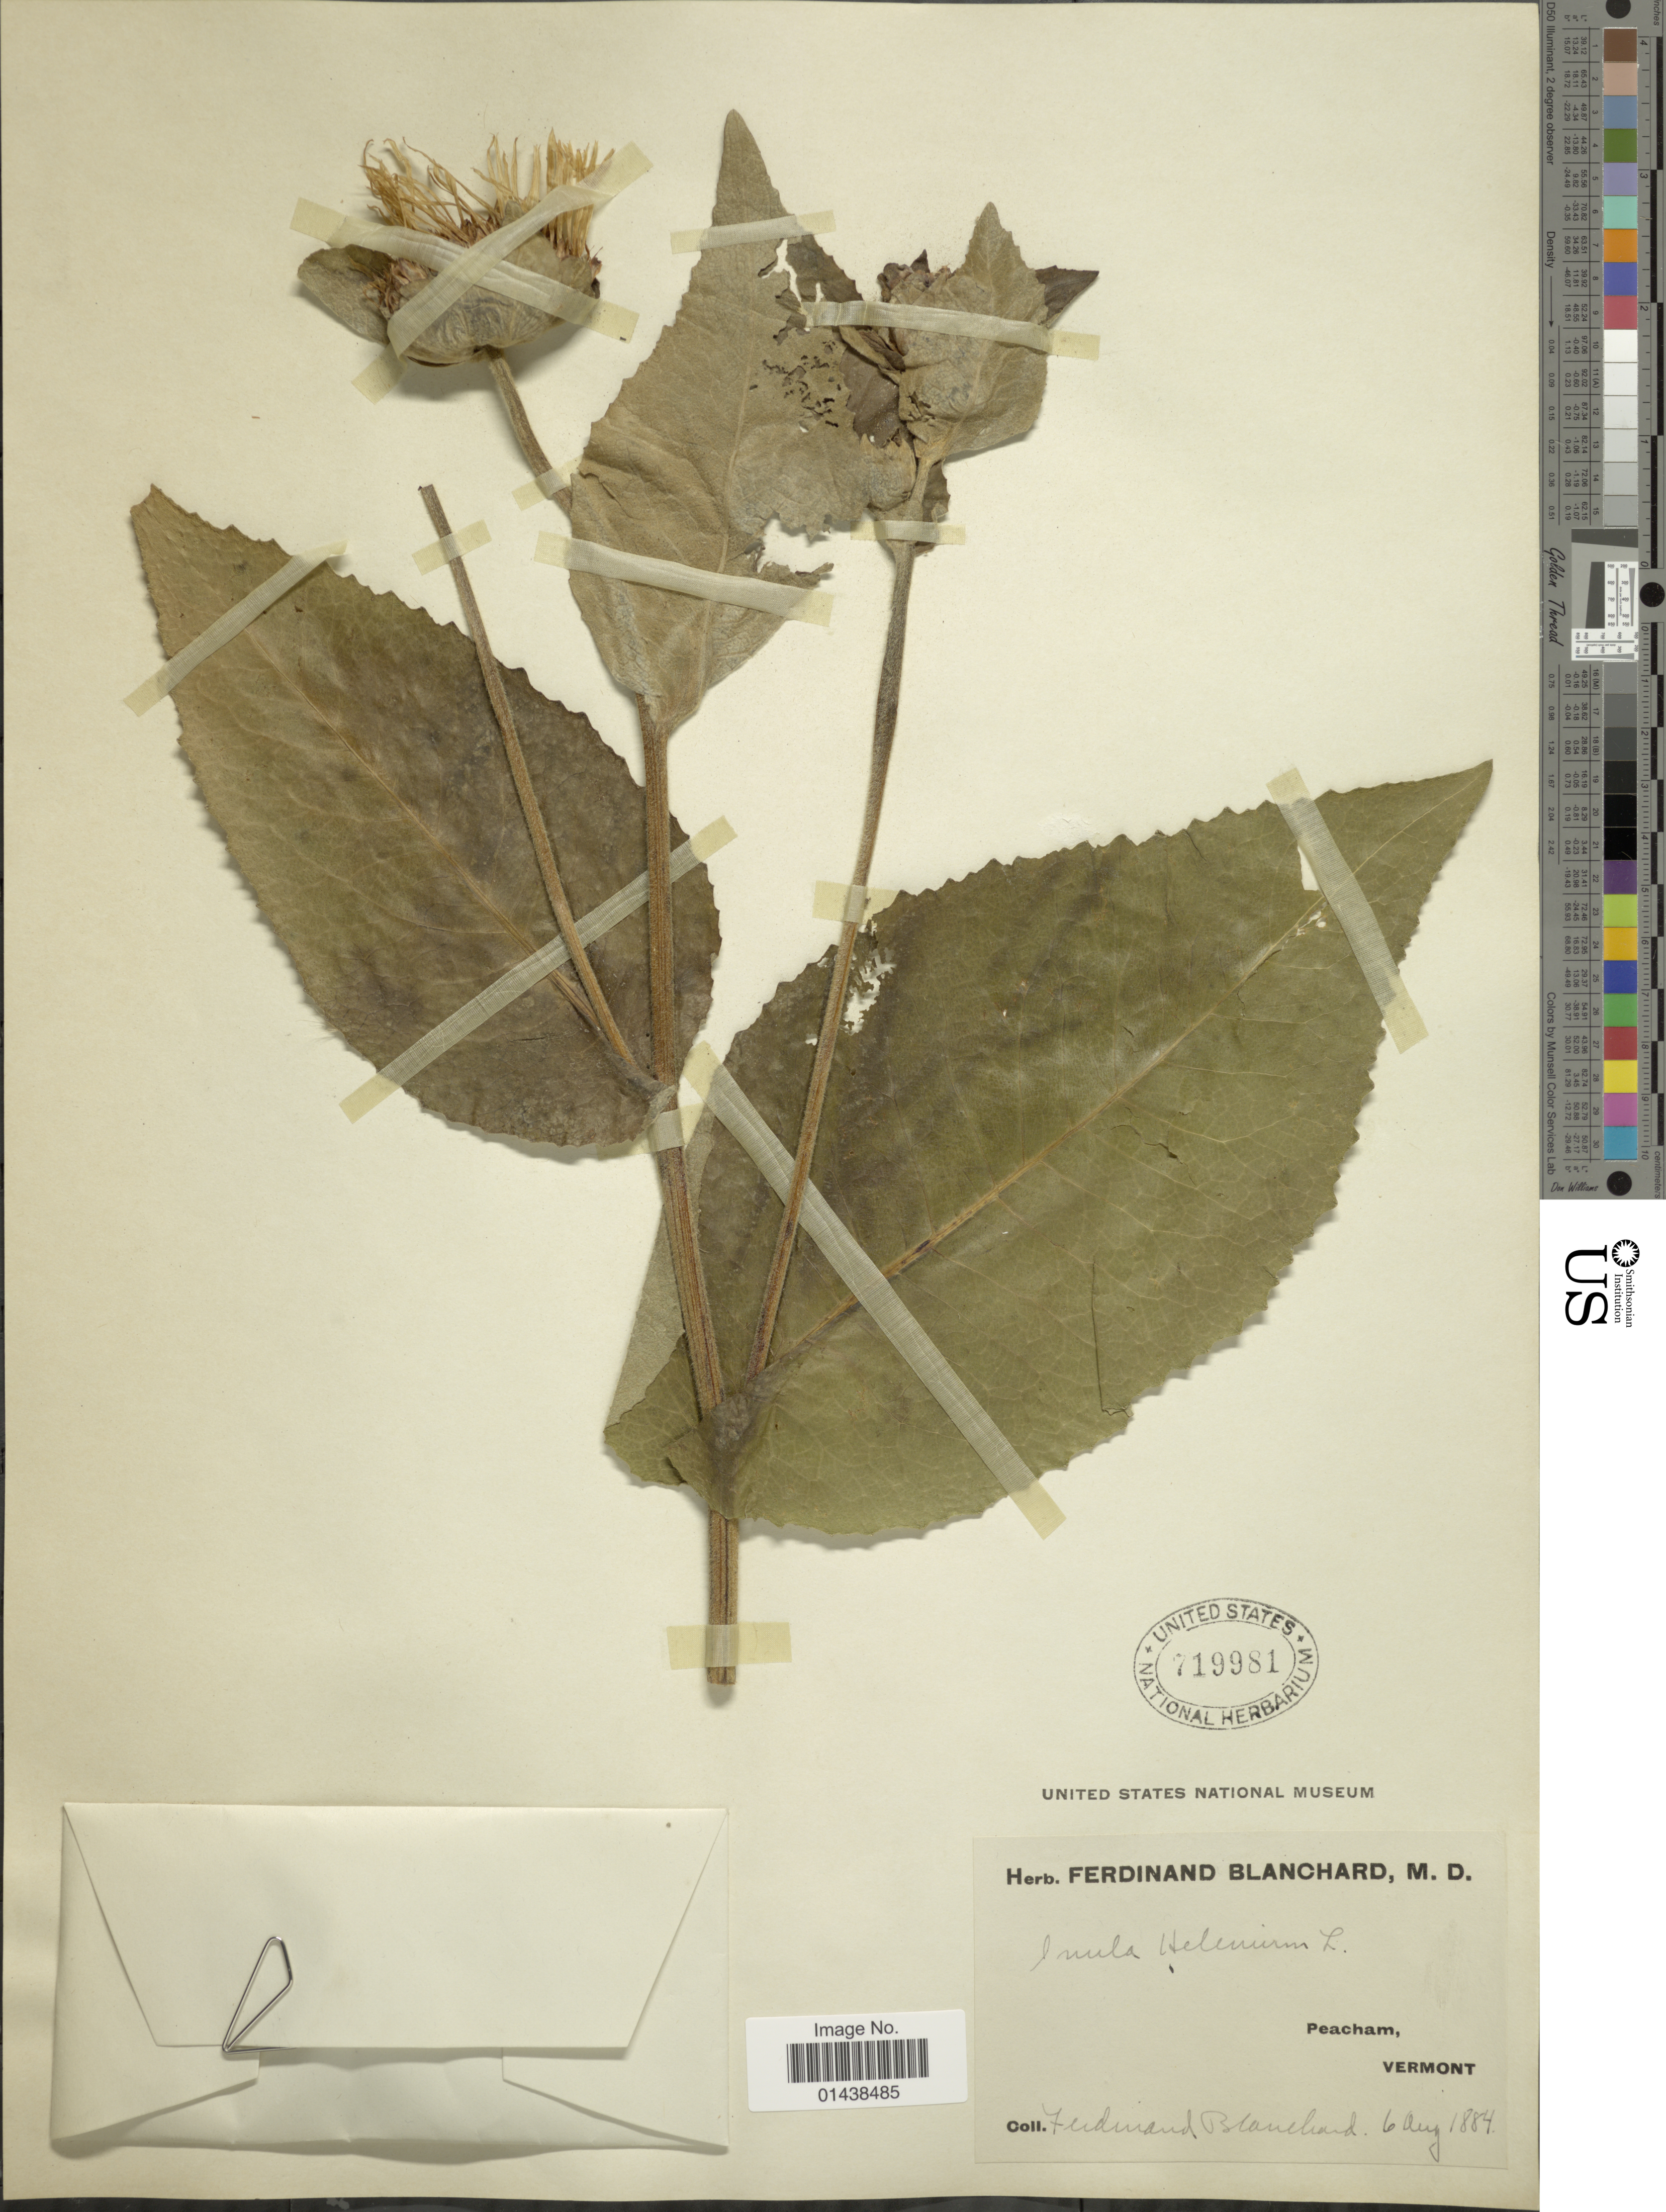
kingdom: Plantae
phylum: Tracheophyta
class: Magnoliopsida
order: Asterales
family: Asteraceae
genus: Inula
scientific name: Inula helenium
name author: L.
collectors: F. Blanchard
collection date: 1884-08-06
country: United States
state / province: Vermont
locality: Peacham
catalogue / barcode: US 719981